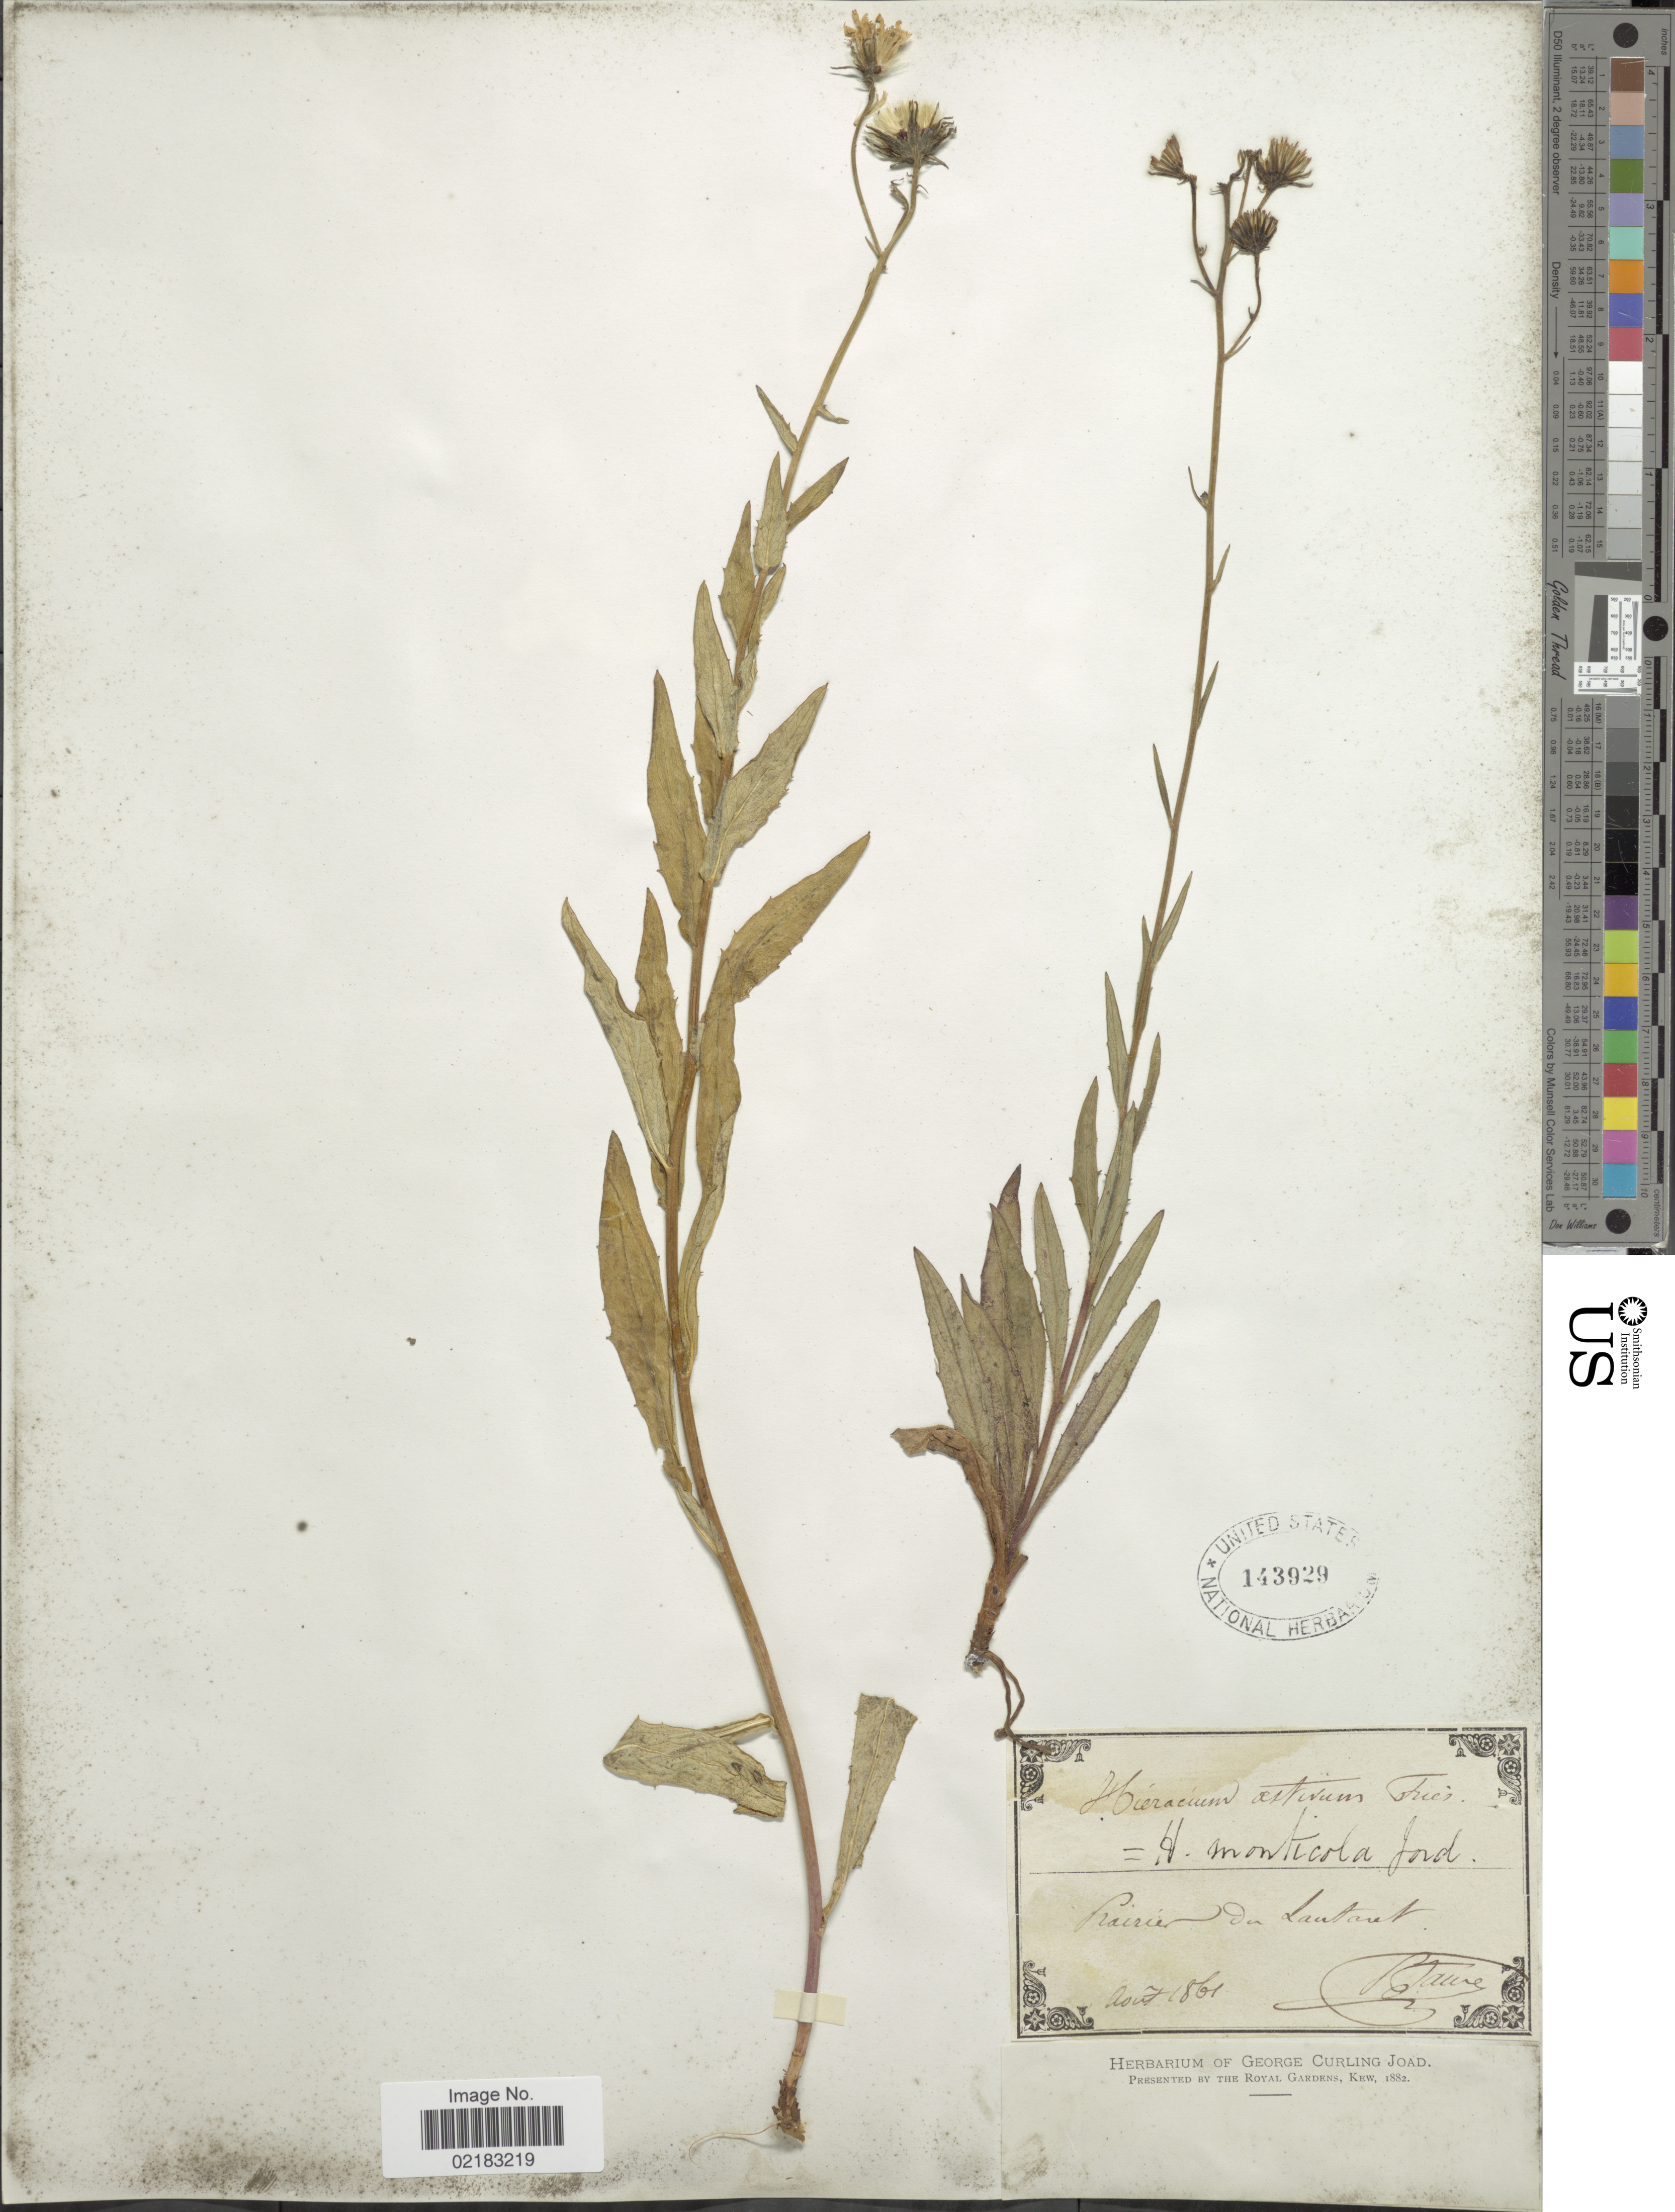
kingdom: Plantae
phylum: Tracheophyta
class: Magnoliopsida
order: Asterales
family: Asteraceae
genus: Hieracium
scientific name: Hieracium umbellatum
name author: L.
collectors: J. Delaunay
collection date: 1861-08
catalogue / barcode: US 143929